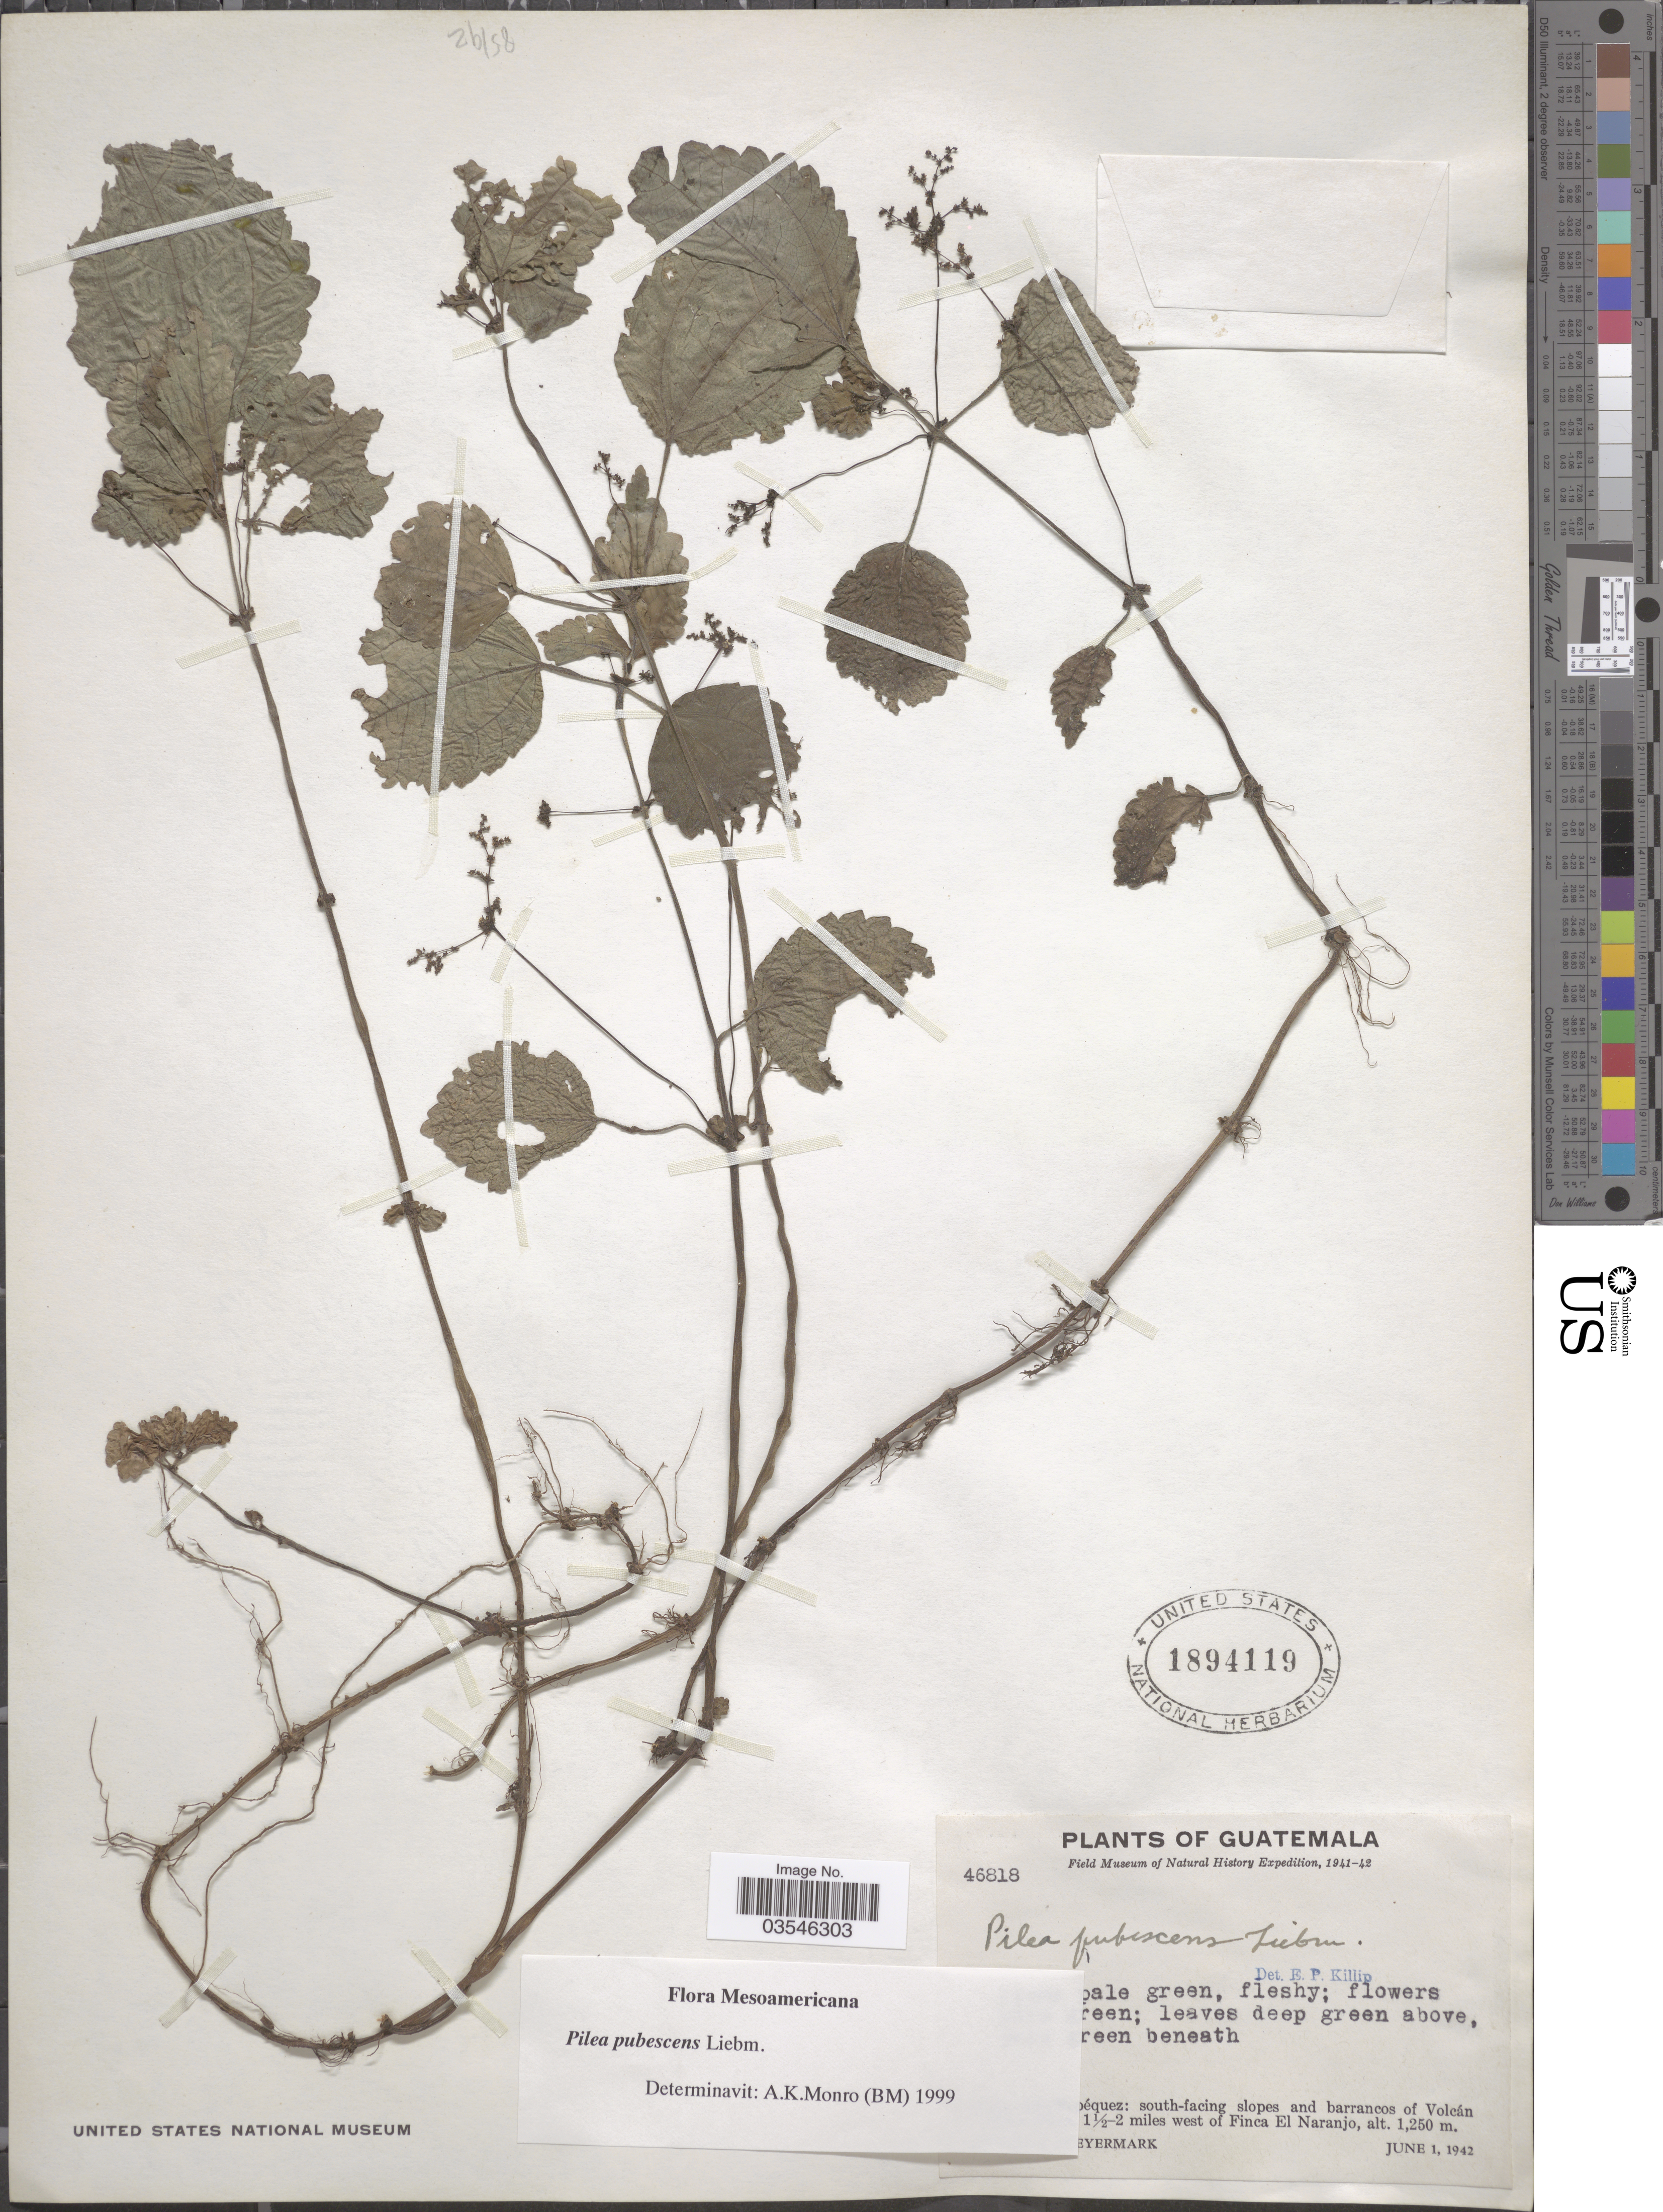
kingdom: Plantae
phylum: Tracheophyta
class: Magnoliopsida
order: Rosales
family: Urticaceae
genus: Pilea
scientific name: Pilea pubescens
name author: Liebm.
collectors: J. Steyermark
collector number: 46818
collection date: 1942-06-01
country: Guatemala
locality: [illegible text] équez: south-facing slopes and barrancos of Volcán [illegible text] 1½ - 2 miles west of Finca El Naranjo.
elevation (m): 1250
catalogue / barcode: US 1894119